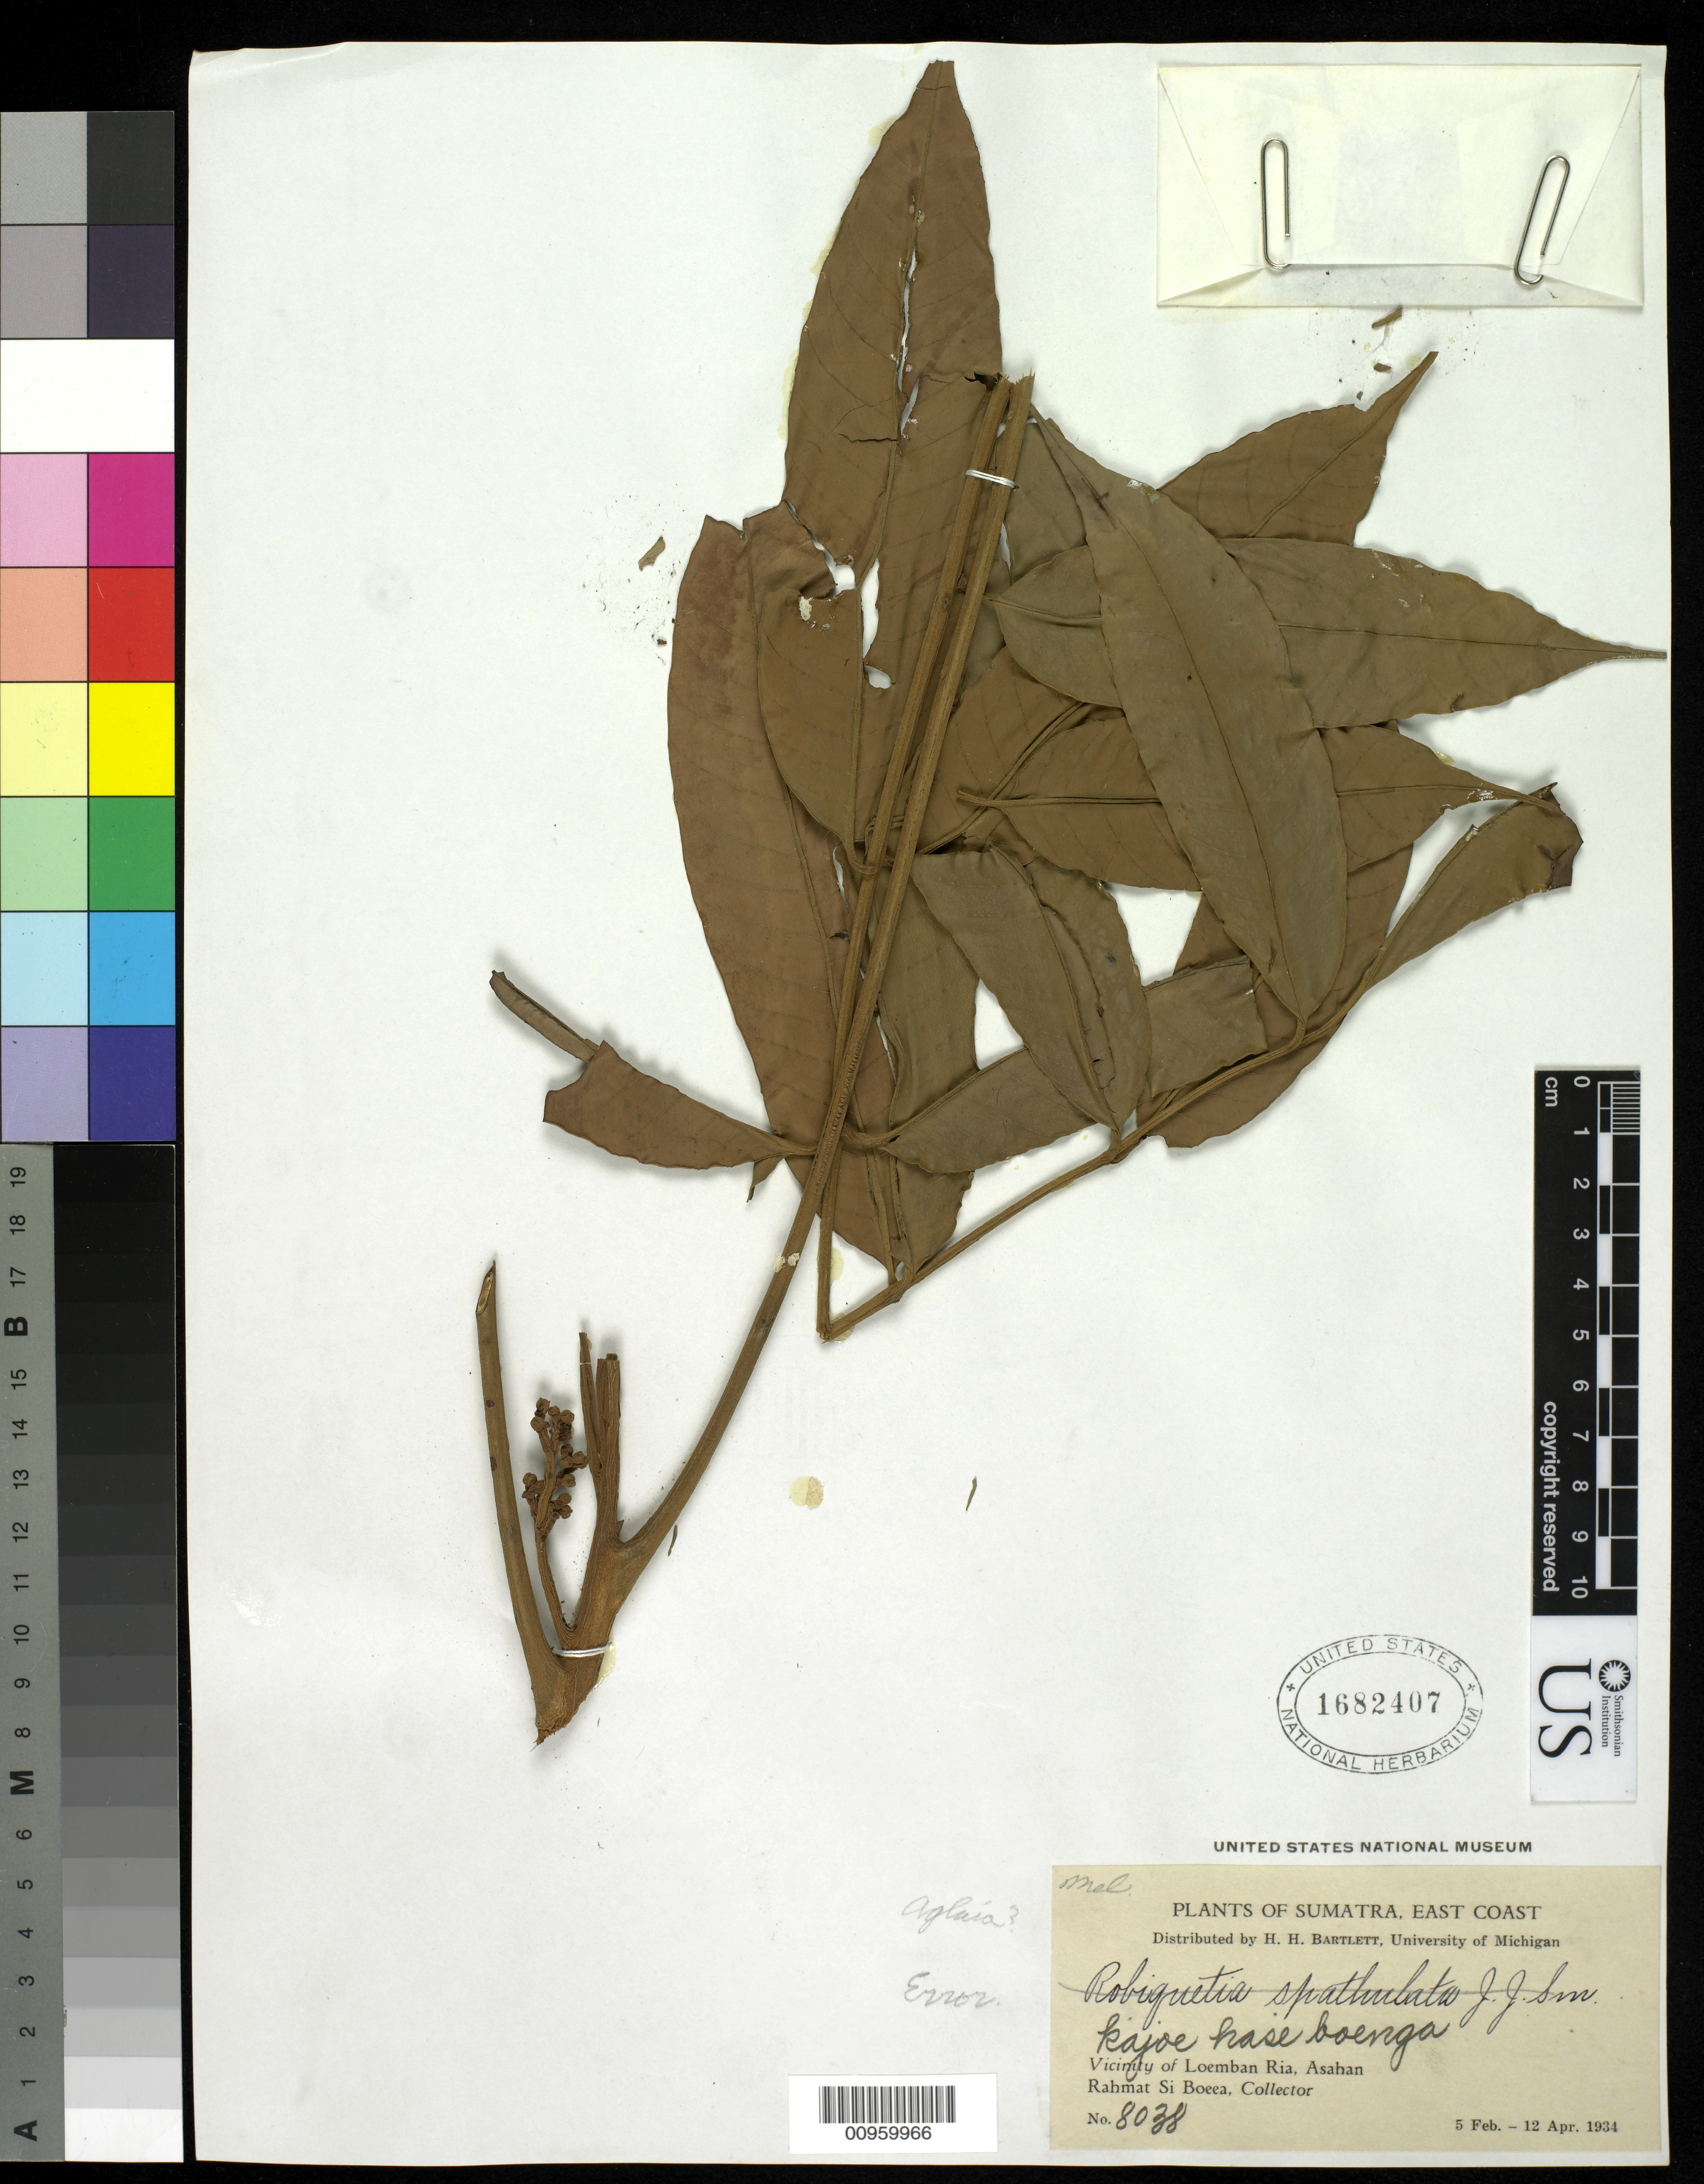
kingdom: Plantae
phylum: Tracheophyta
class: Magnoliopsida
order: Sapindales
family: Meliaceae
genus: Aglaia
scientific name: Aglaia sp.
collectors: Rahmat Si Boeea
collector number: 8038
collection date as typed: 05 Feb 1934 to 12 Apr 1934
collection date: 1934-02-05/1934-04-12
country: Indonesia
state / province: Sumatra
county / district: North Sumatra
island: Sumatra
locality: Loemban Ria, Asahan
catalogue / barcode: US 1682407